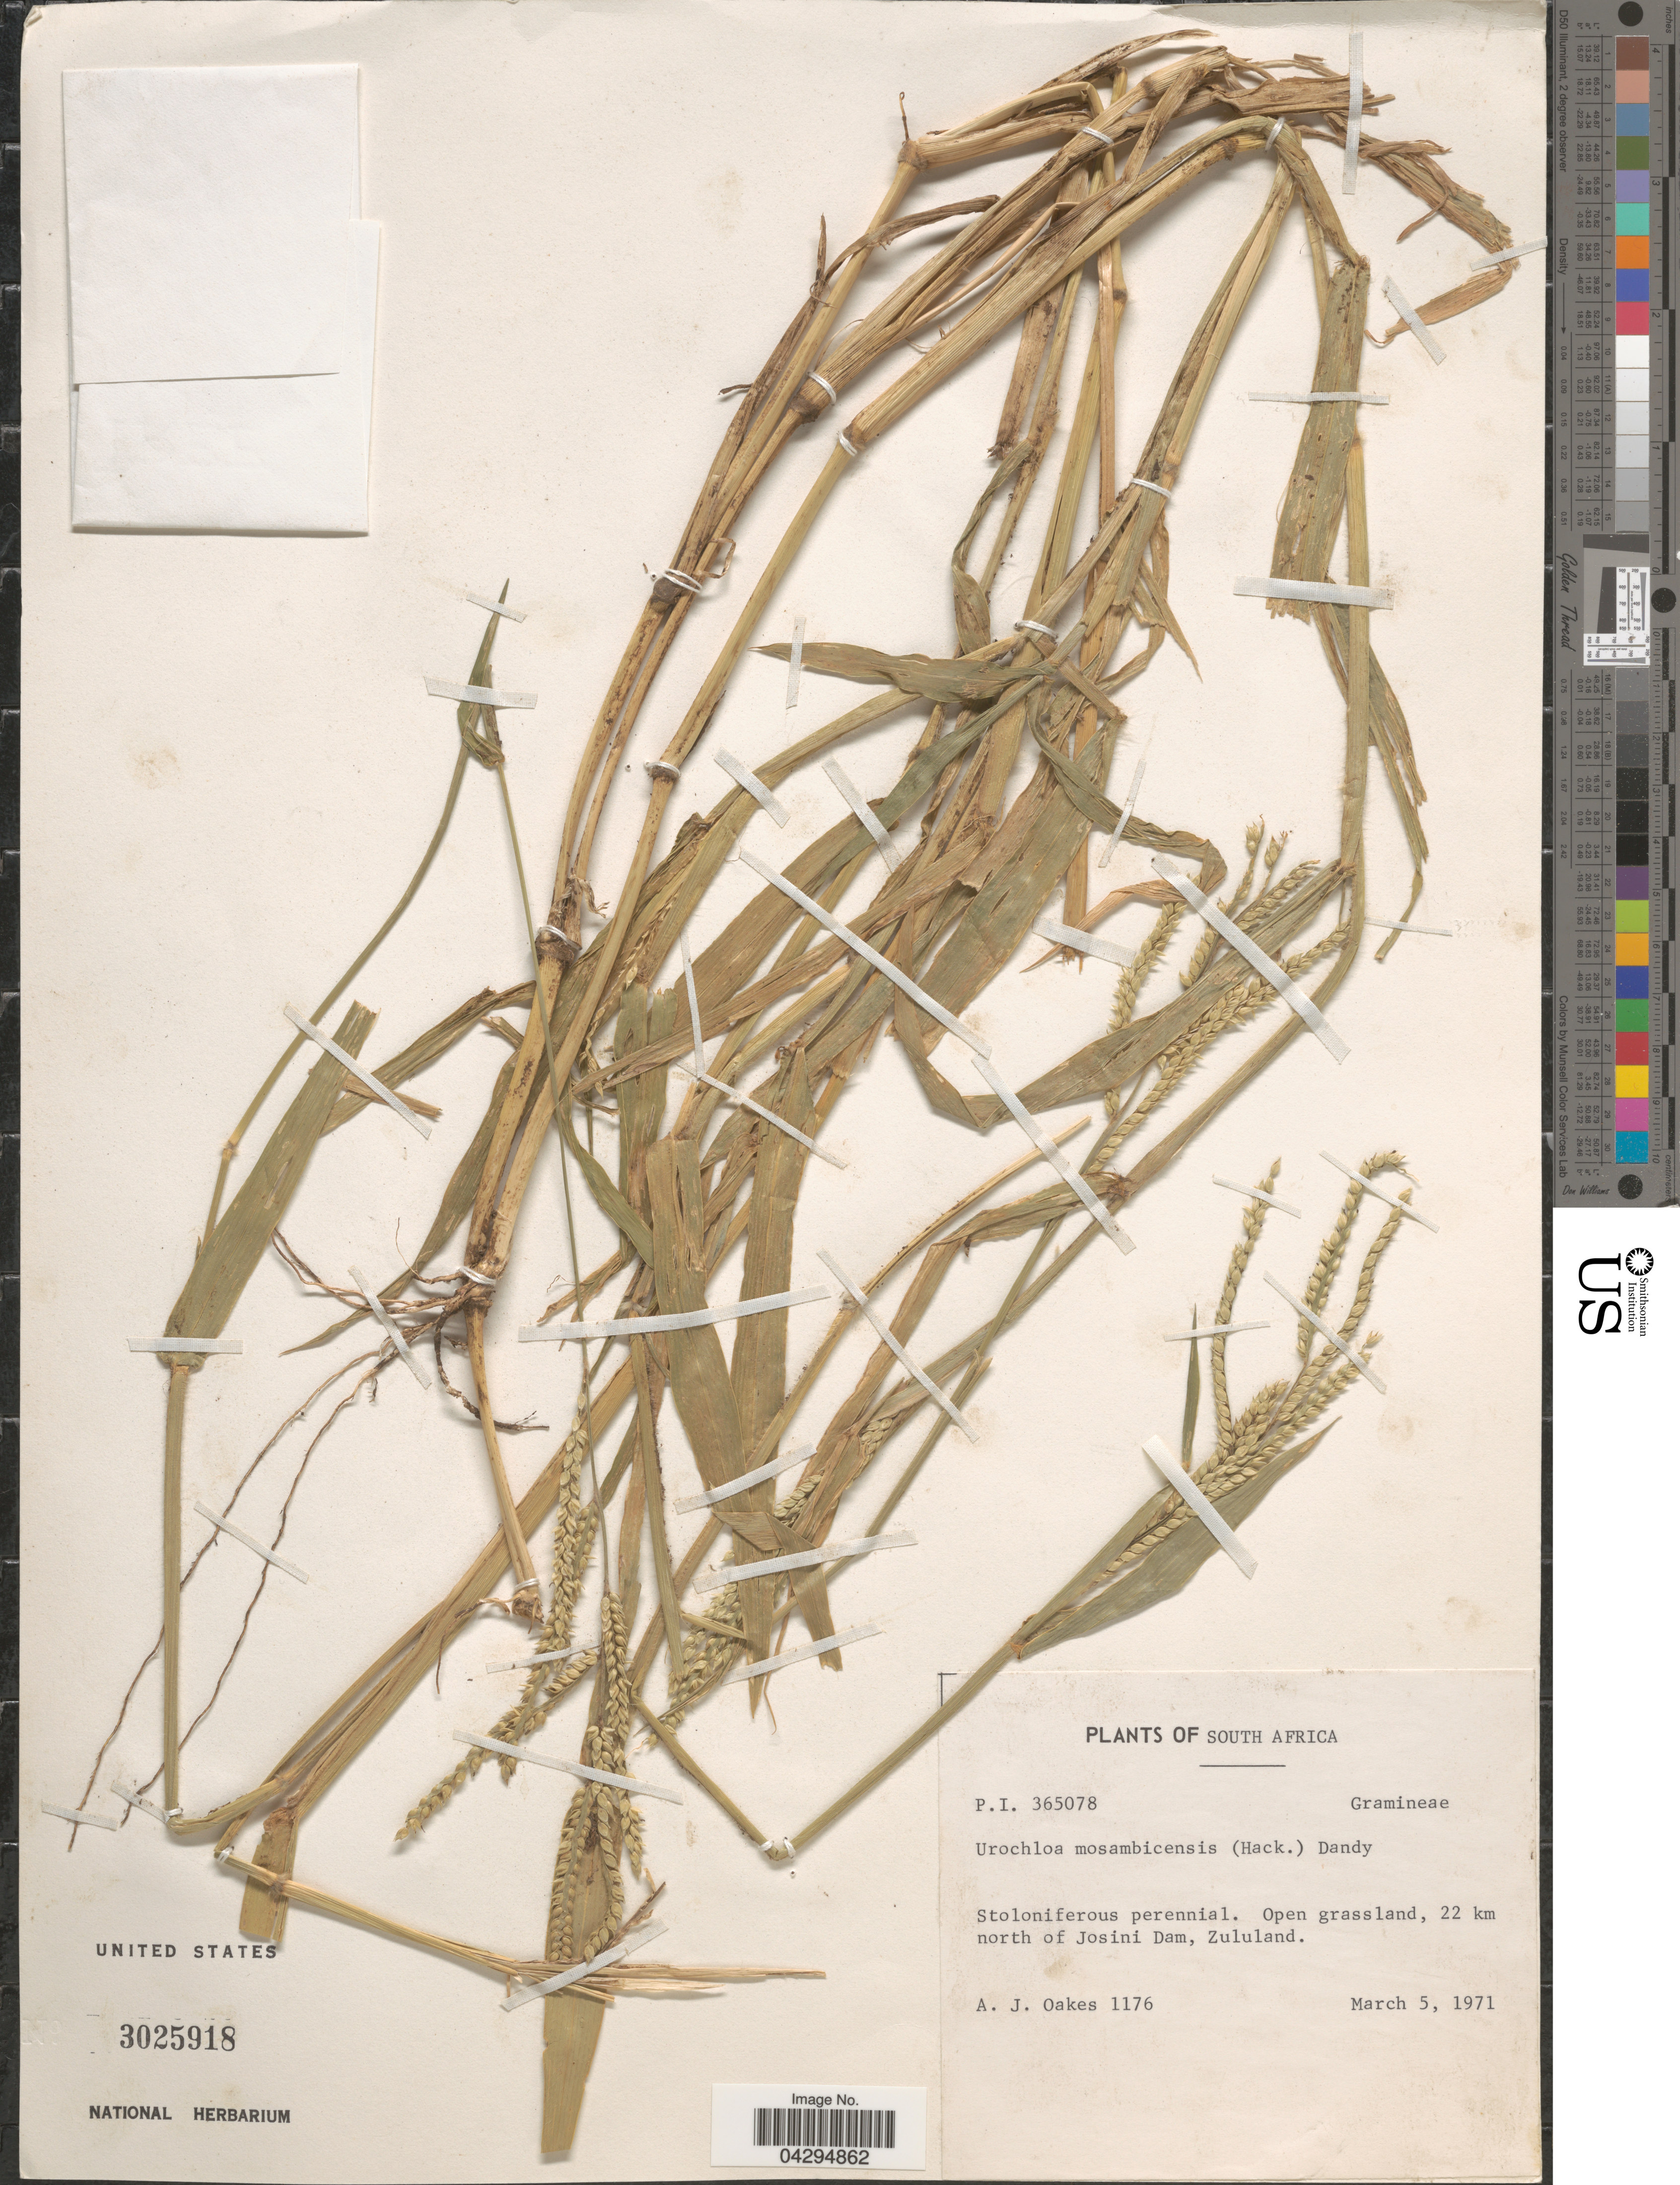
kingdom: Plantae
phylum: Tracheophyta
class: Liliopsida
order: Poales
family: Poaceae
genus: Urochloa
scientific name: Urochloa mosambicensis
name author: (Hack.) Dandy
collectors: A. Oakes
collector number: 1176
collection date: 1971-03-05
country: South Africa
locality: Open grassland, 22 km north of Josini Dam, Zululand.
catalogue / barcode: US 3025918